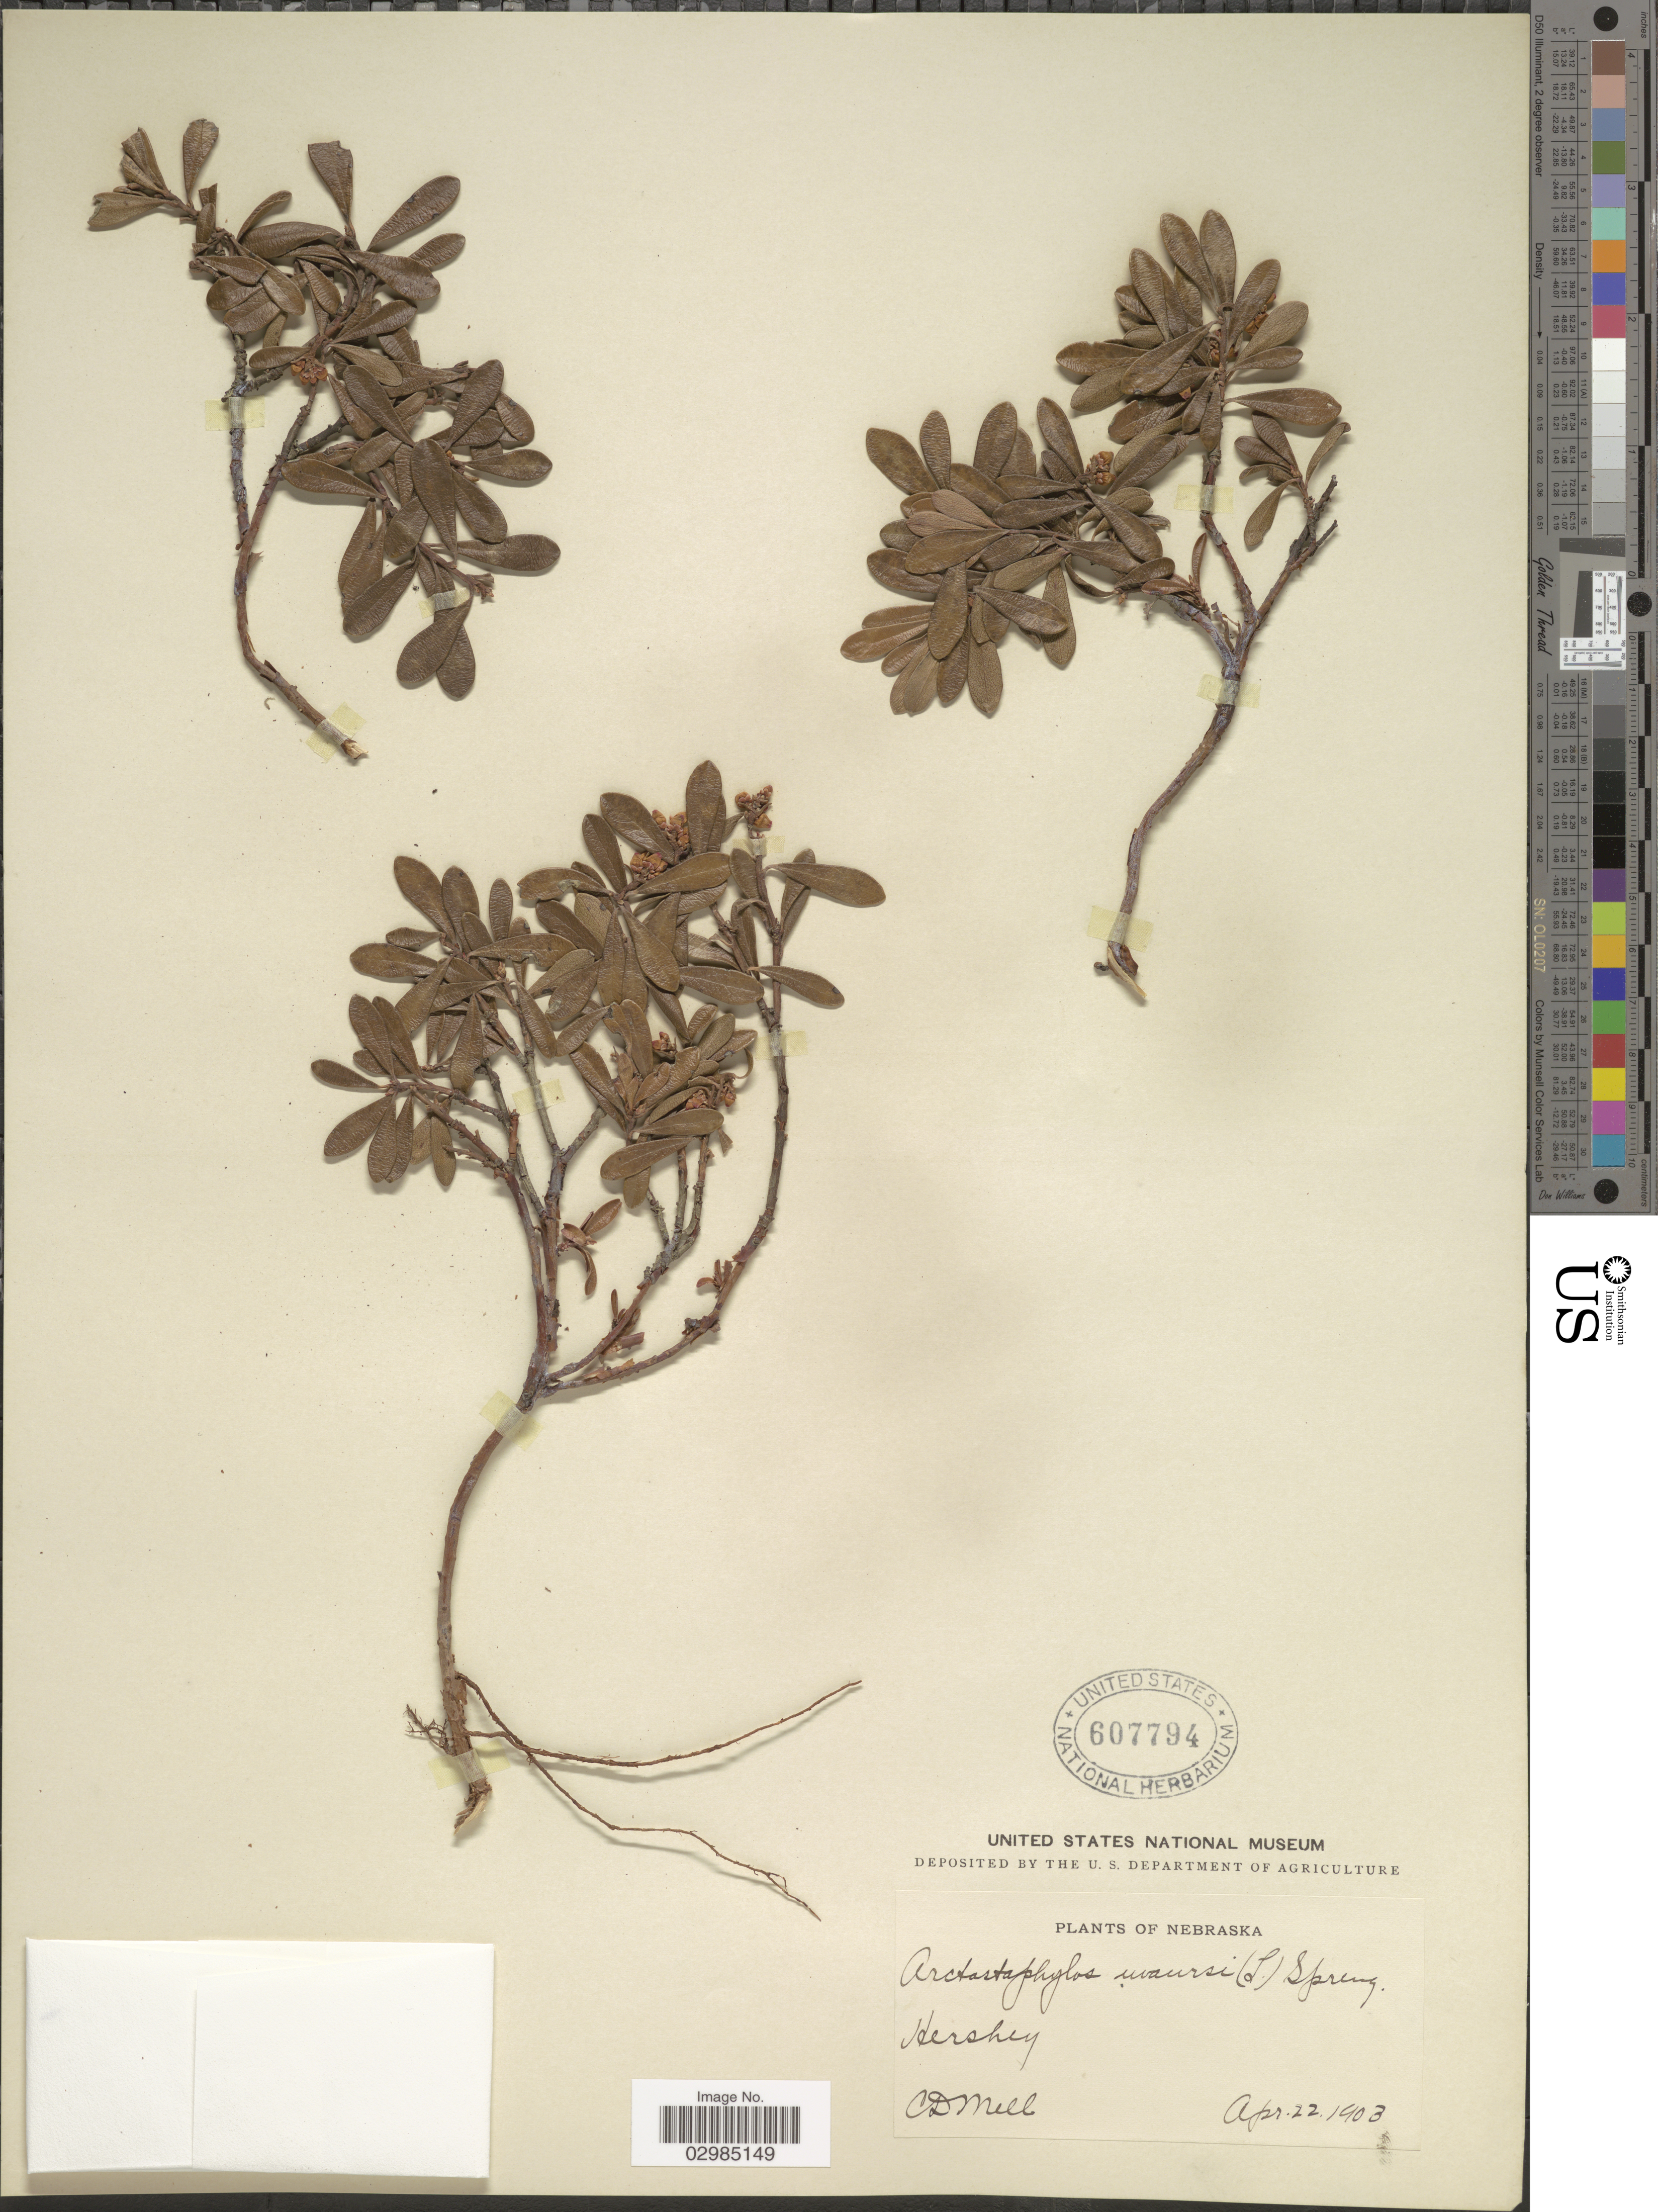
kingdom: Plantae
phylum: Tracheophyta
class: Magnoliopsida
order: Ericales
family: Ericaceae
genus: Arctostaphylos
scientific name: Arctostaphylos uva-ursi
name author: (L.) Spreng.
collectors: C. D. Mell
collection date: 1903-04-22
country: United States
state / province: Nebraska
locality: Hershey.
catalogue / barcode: US 607794